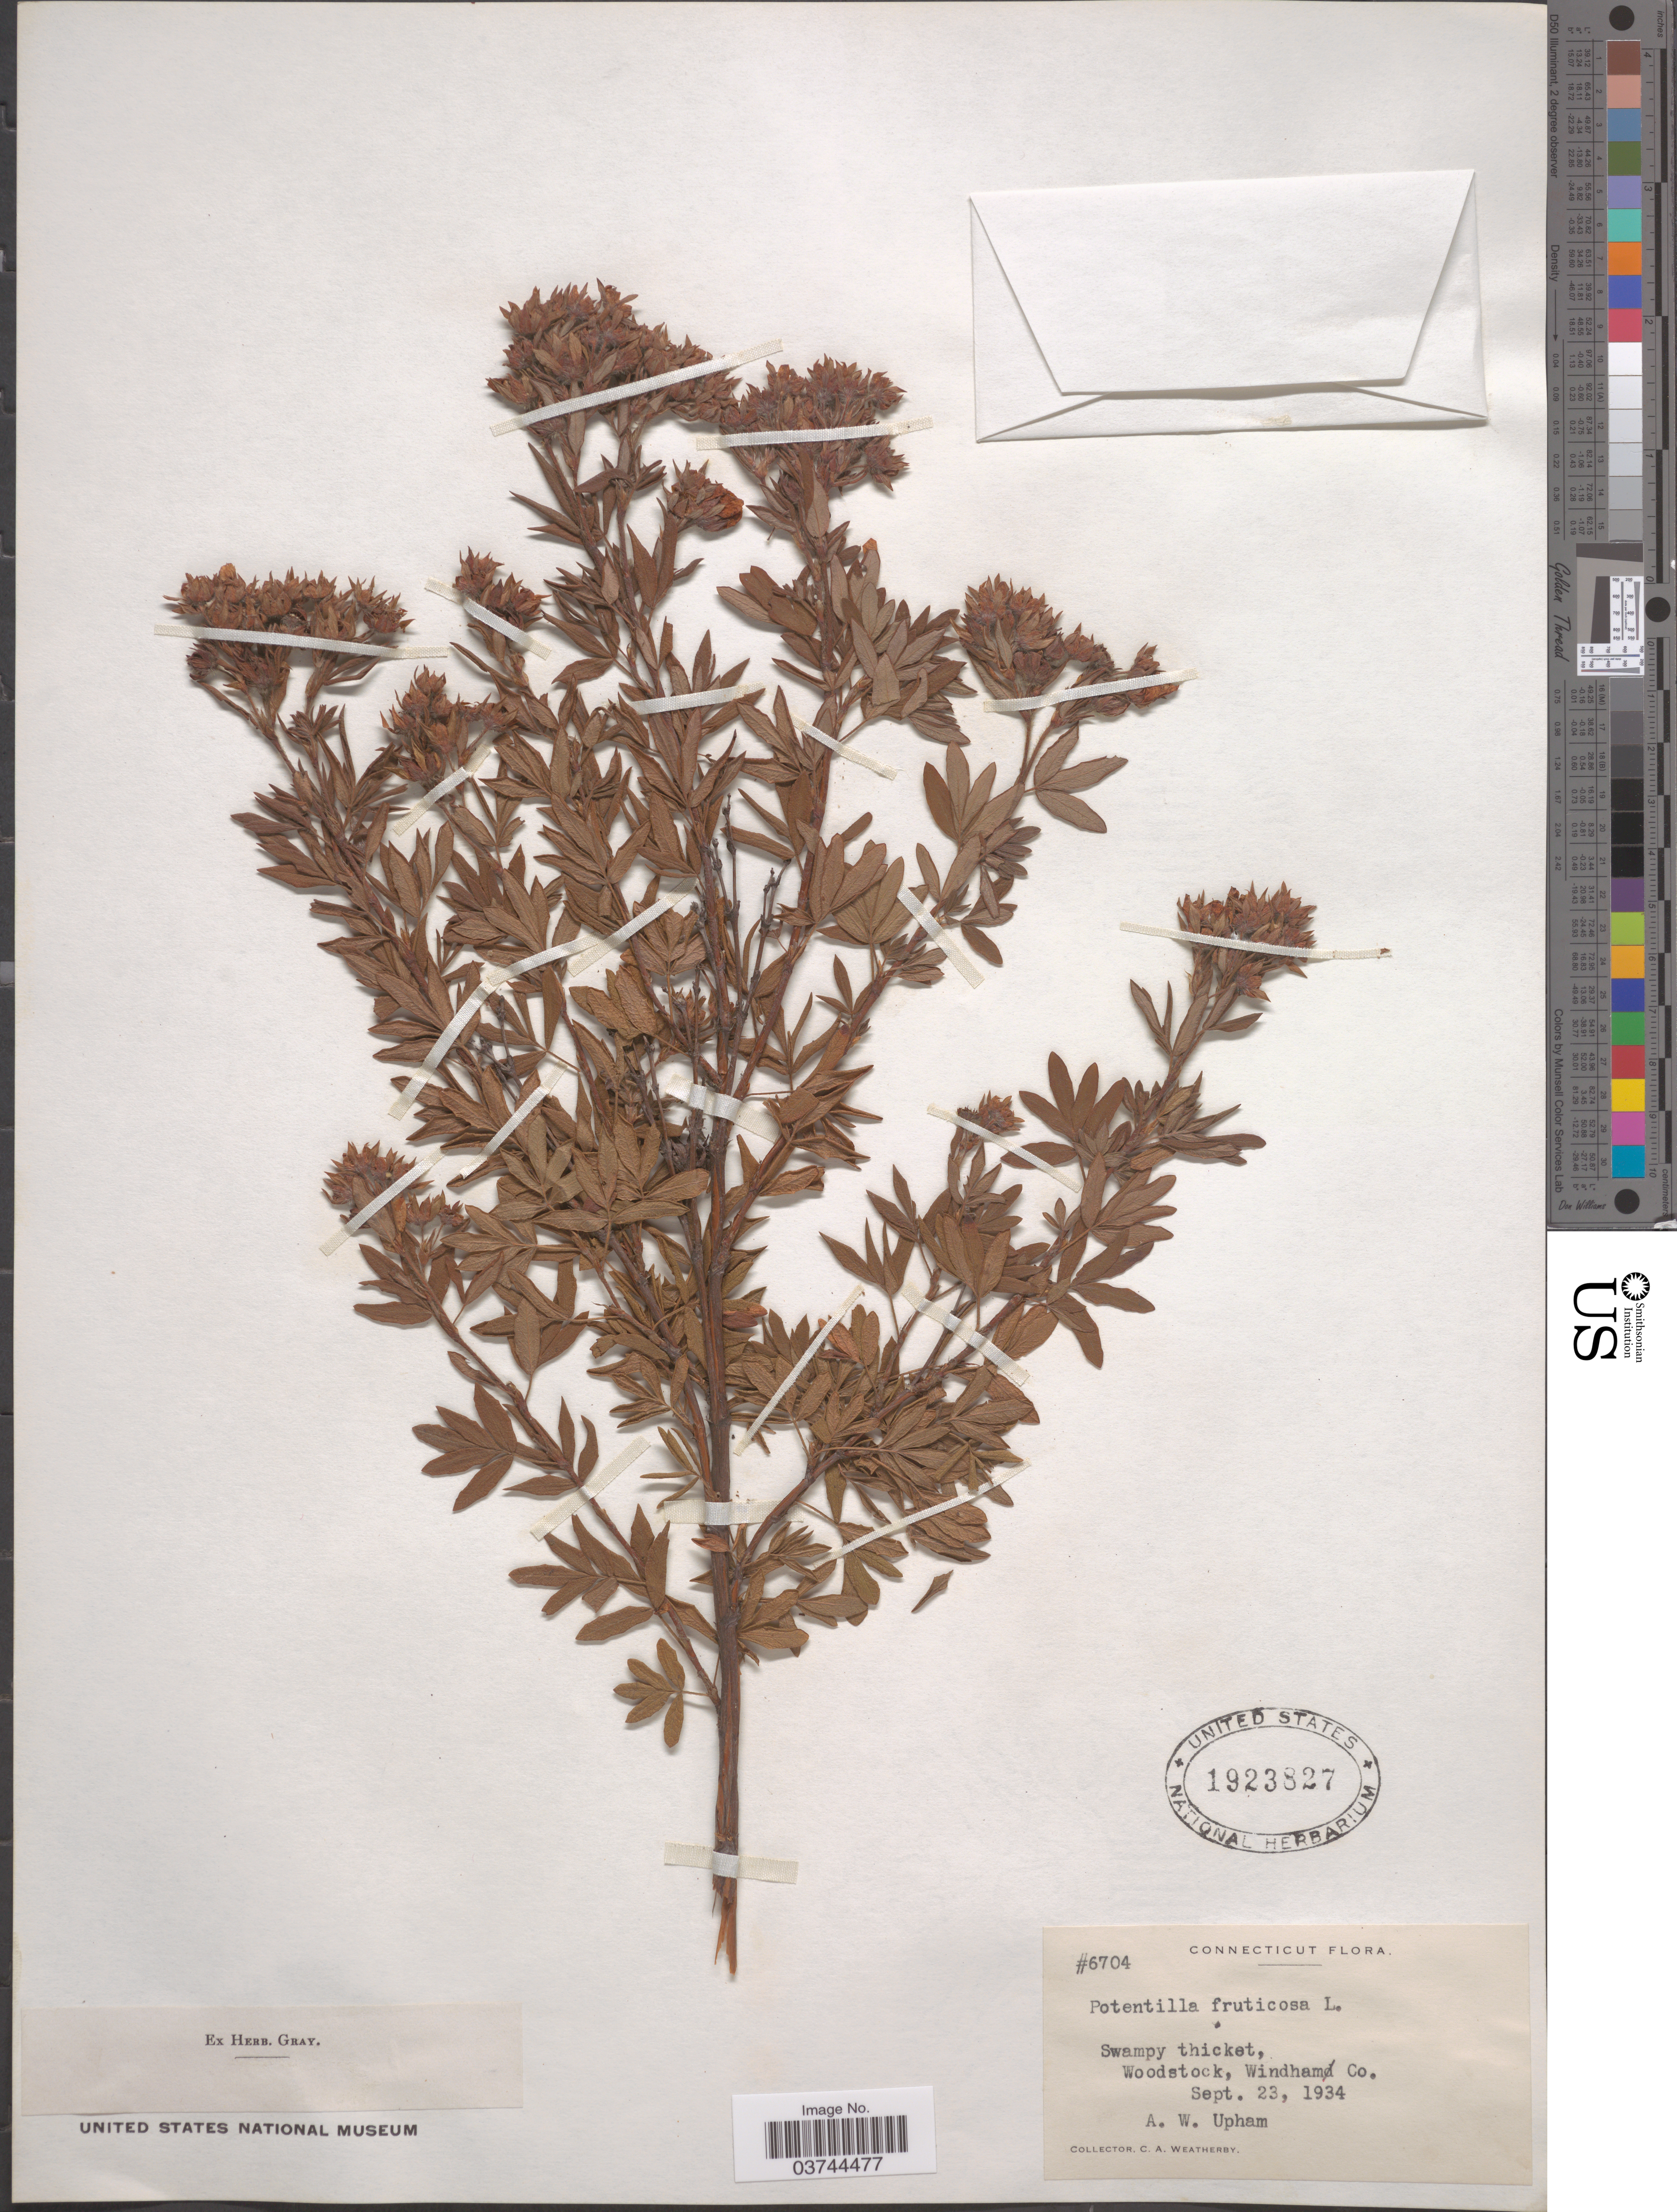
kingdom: Plantae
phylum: Tracheophyta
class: Magnoliopsida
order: Rosales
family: Rosaceae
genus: Dasiphora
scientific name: Dasiphora fruticosa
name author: (L.) Rydb.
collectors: C. A. Weatherby & A. Upham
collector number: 6704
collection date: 1934-09-23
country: United States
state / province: Connecticut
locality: Swampy thicket, Woodstock, Windham Co.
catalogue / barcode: US 1923827